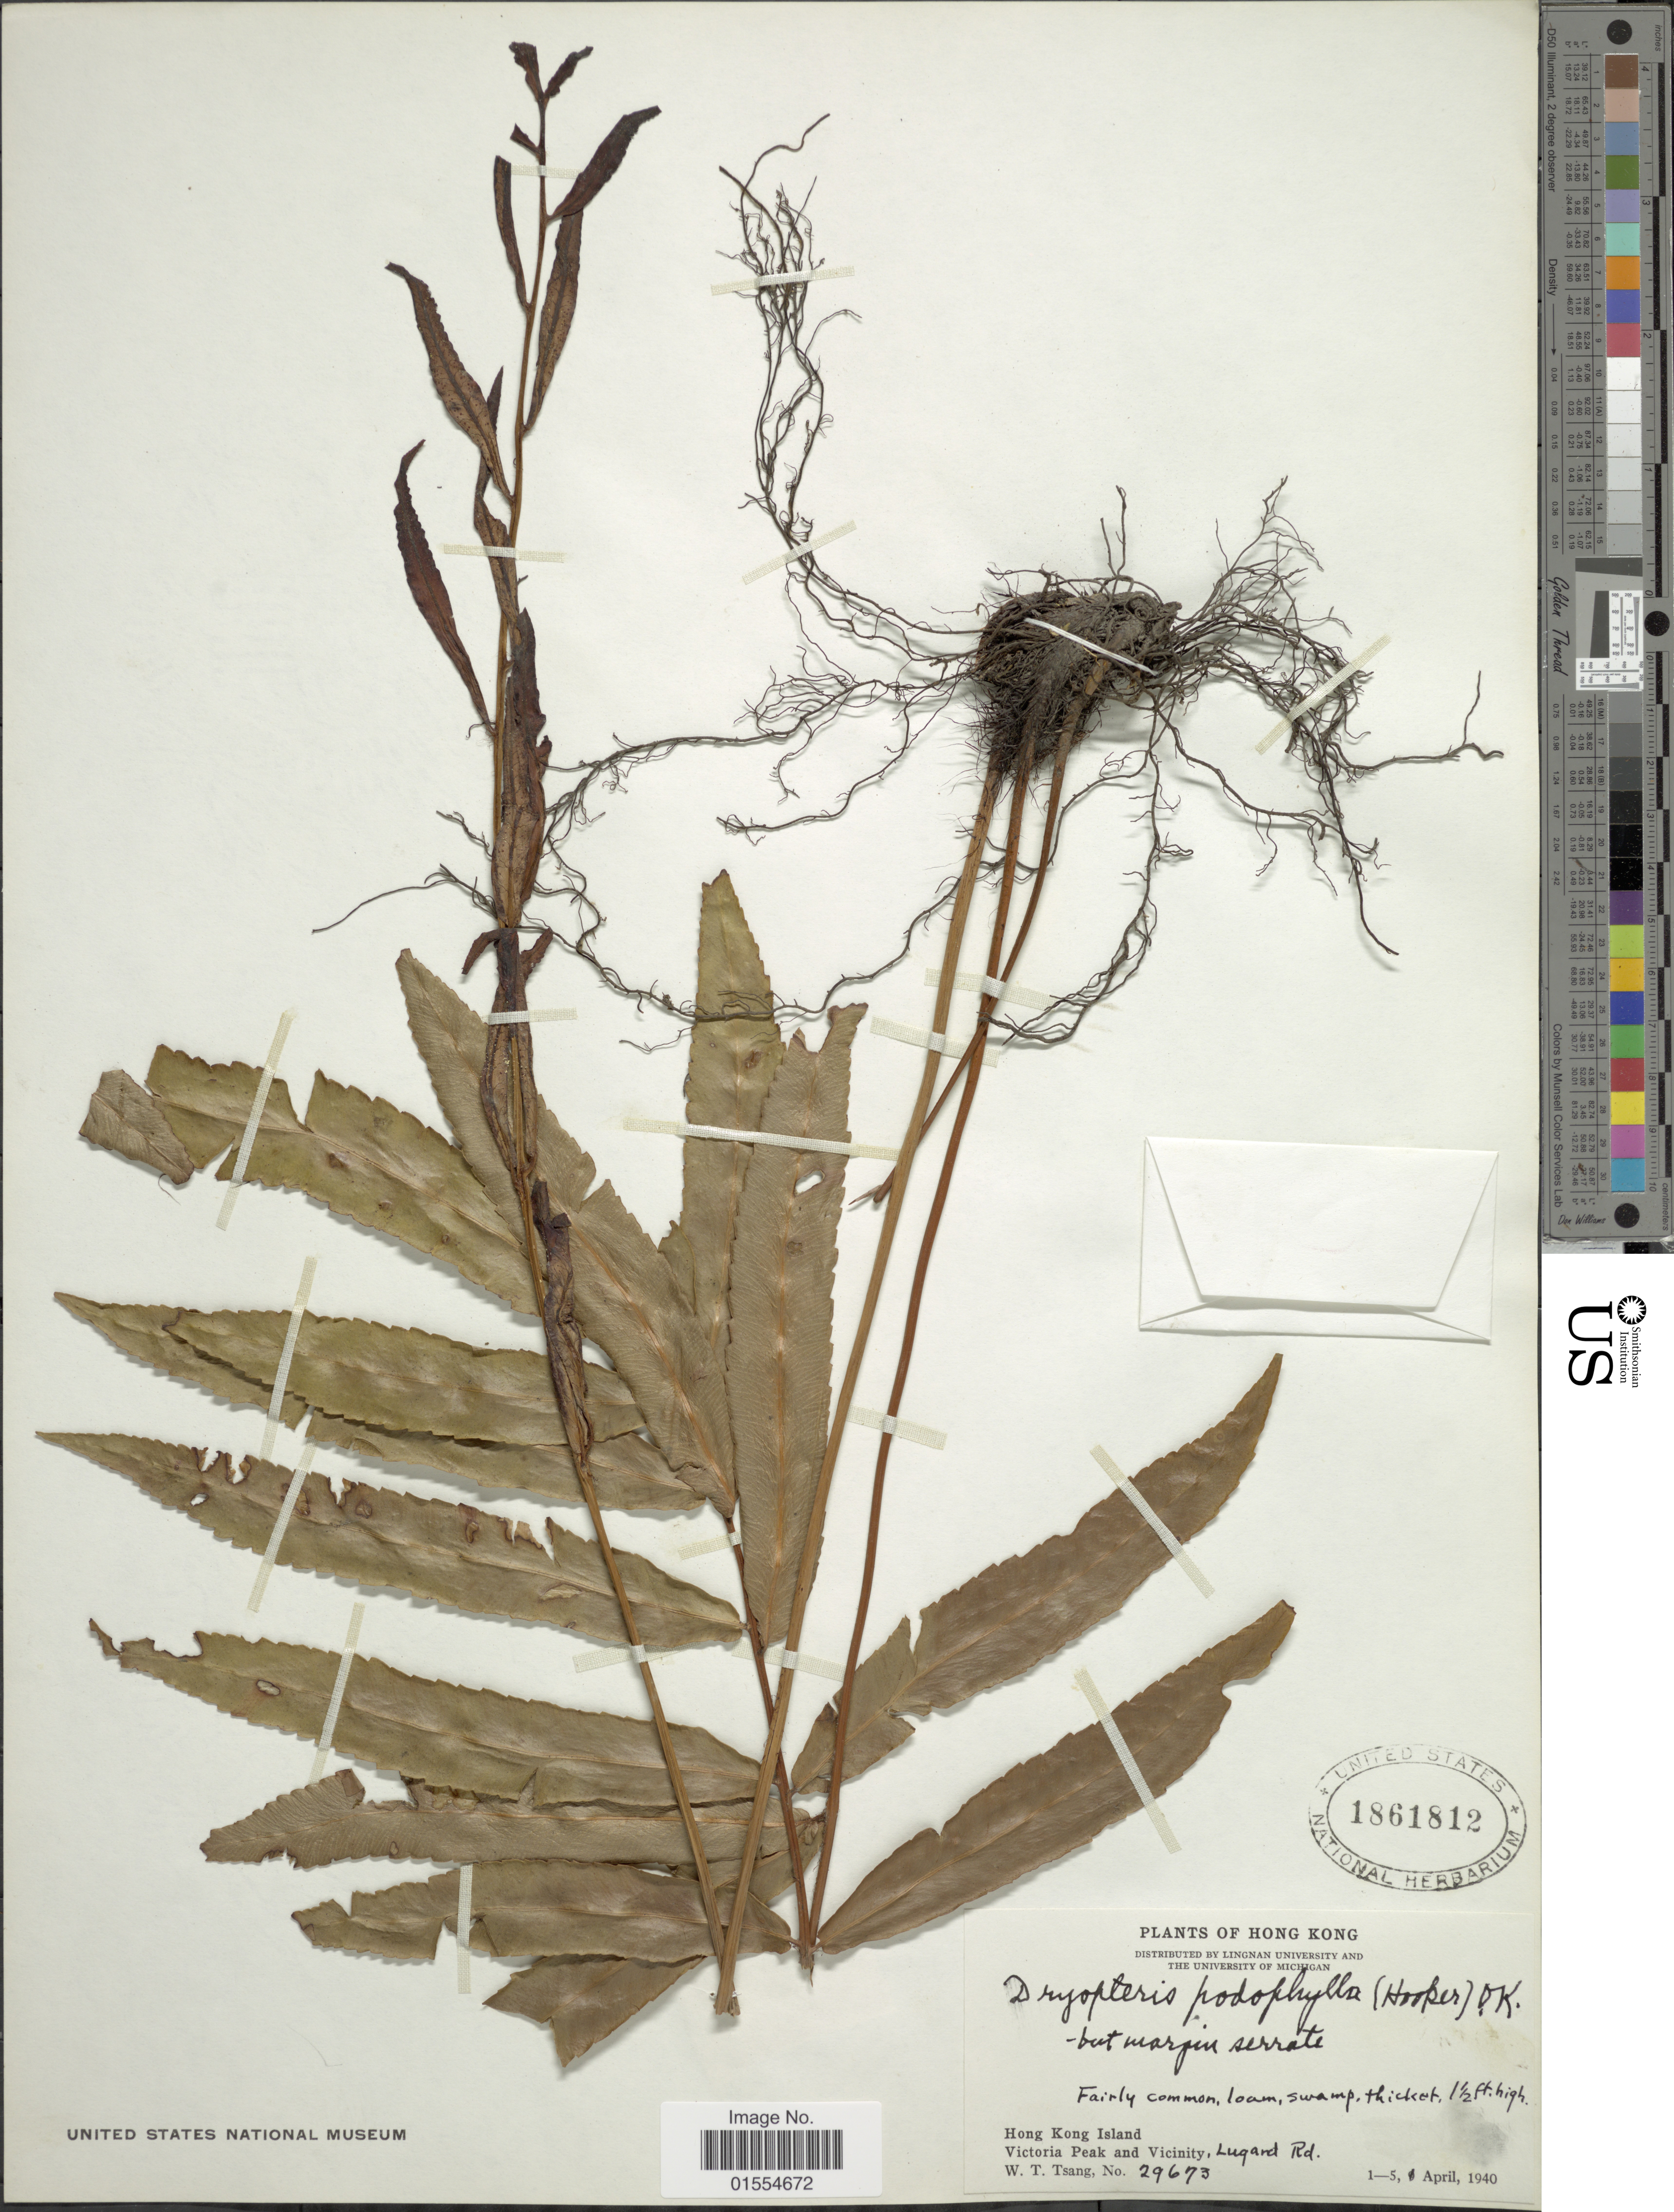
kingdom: Plantae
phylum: Tracheophyta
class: Polypodiopsida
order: Polypodiales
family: Dryopteridaceae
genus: Dryopteris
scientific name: Dryopteris podophylla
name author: (Hook.) Kuntze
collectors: W. T. Tsang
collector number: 29673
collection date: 1940-04-01/1940-04-05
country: China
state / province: Hong Kong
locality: Hong Kong Island, Victoria Peak and Vicinity, Lugard Rd.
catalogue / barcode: US 1861812